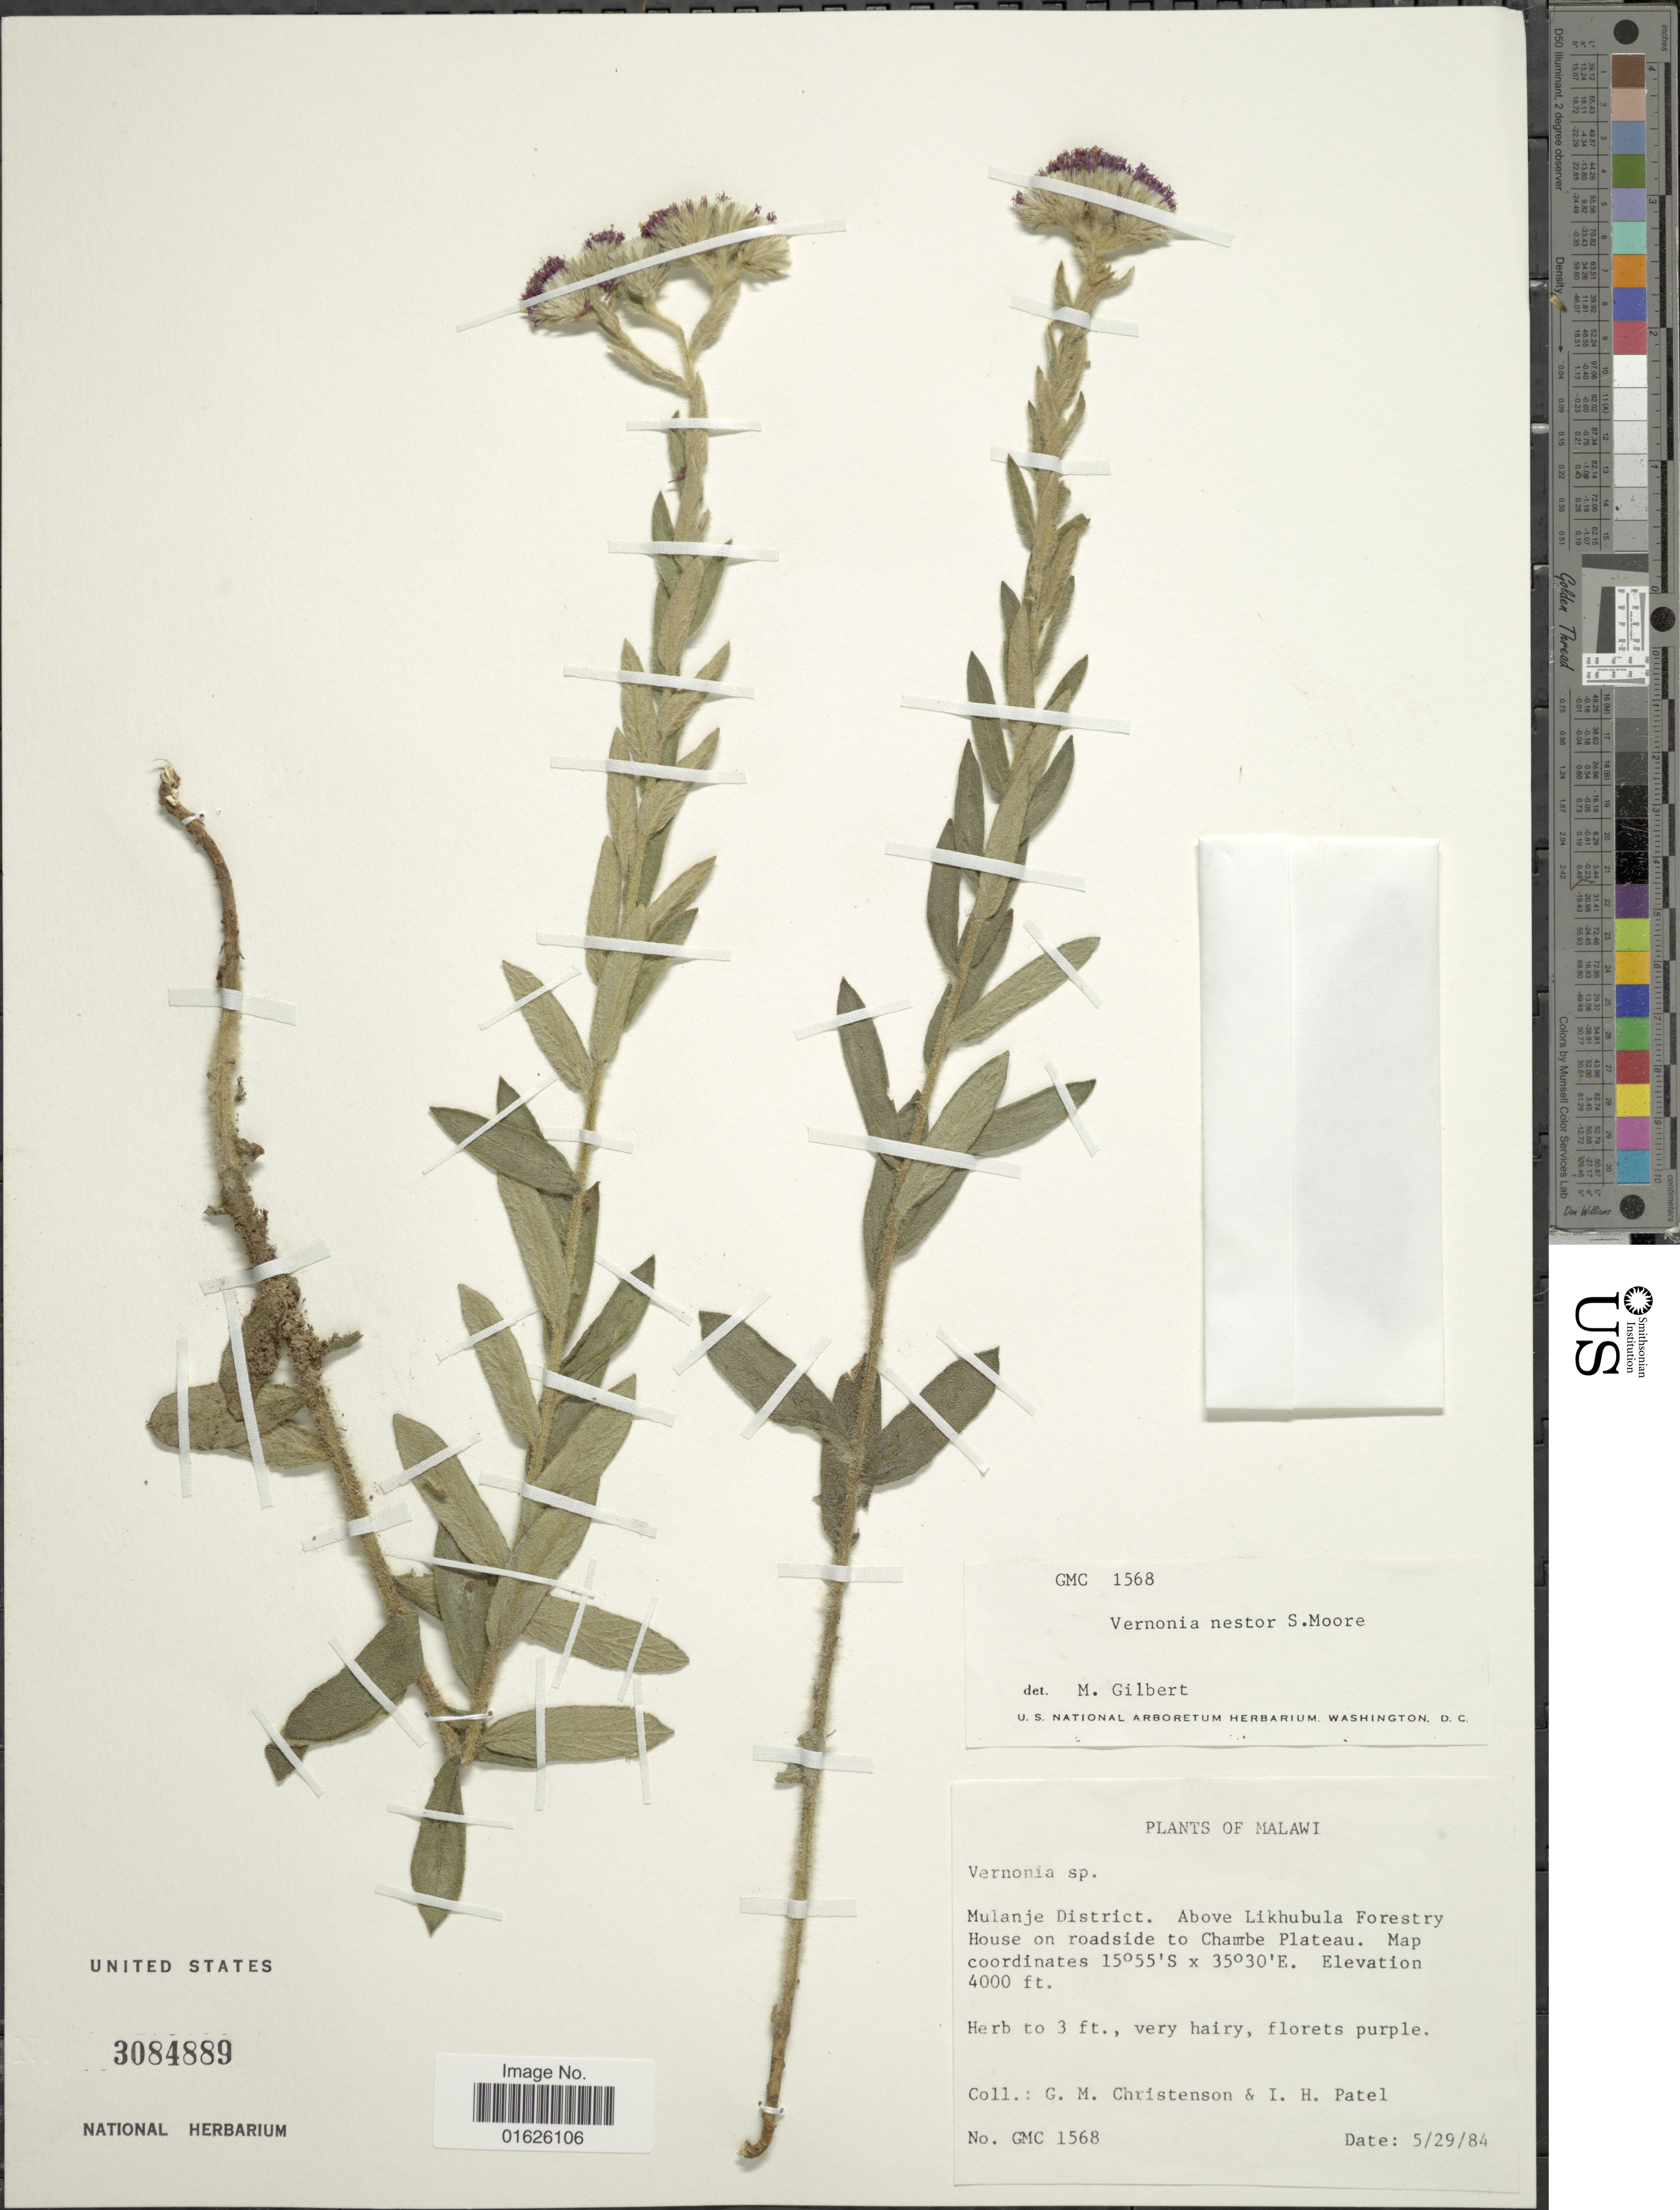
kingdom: Plantae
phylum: Tracheophyta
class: Magnoliopsida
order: Asterales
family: Asteraceae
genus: Vernoniastrum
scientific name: Vernoniastrum nestor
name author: (S. Moore) H. Rob.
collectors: G. Christenson & I. Patel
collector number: GMC 1568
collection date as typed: Transcribed d/m/y: 29/5/84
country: Malawi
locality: Mulanje District, Above Likhubula Forestry House on roadside to Chambe Plateau.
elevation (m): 1219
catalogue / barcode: US 3084889